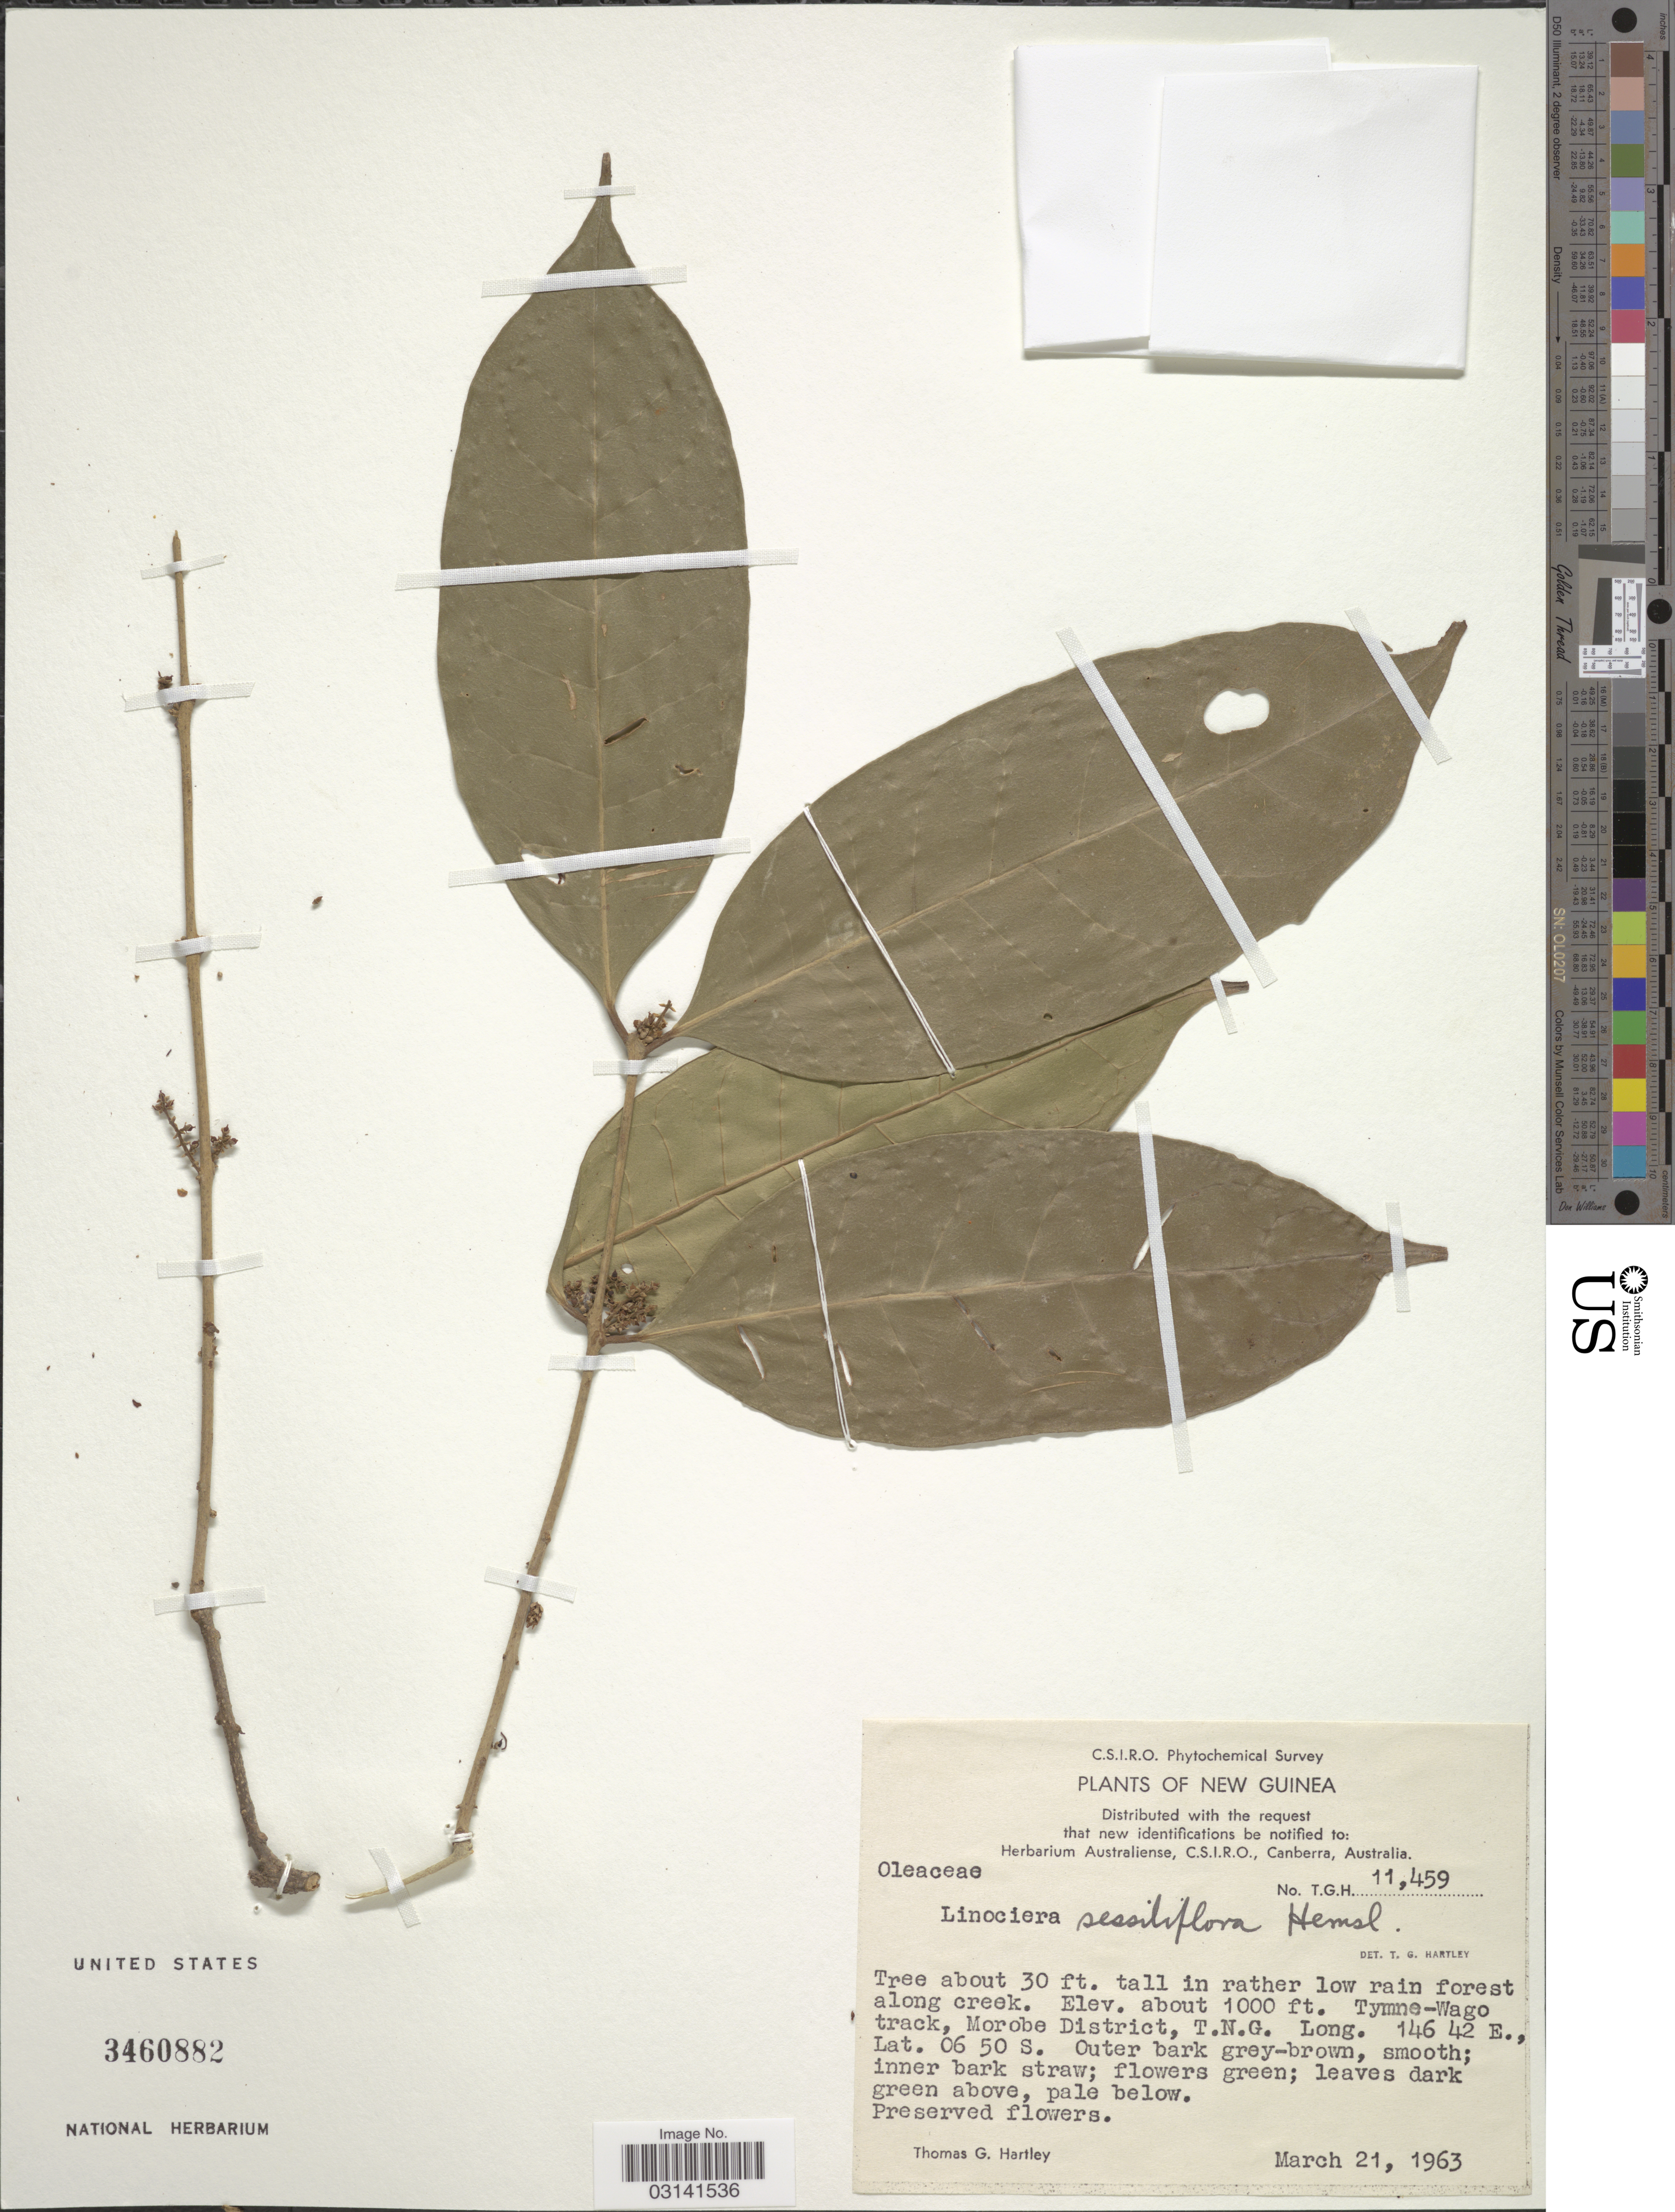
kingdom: Plantae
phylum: Tracheophyta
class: Magnoliopsida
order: Lamiales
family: Oleaceae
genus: Chionanthus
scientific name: Chionanthus sessiliflorus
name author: (Hemsl.) Kiew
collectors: T. G. Hartley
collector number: T.G.H. 11459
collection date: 1963-03-21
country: Papua New Guinea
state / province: Morobe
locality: New Guinea, Tymne-Wago track, Morobe District, T.N.G.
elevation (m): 305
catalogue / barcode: US 3460882